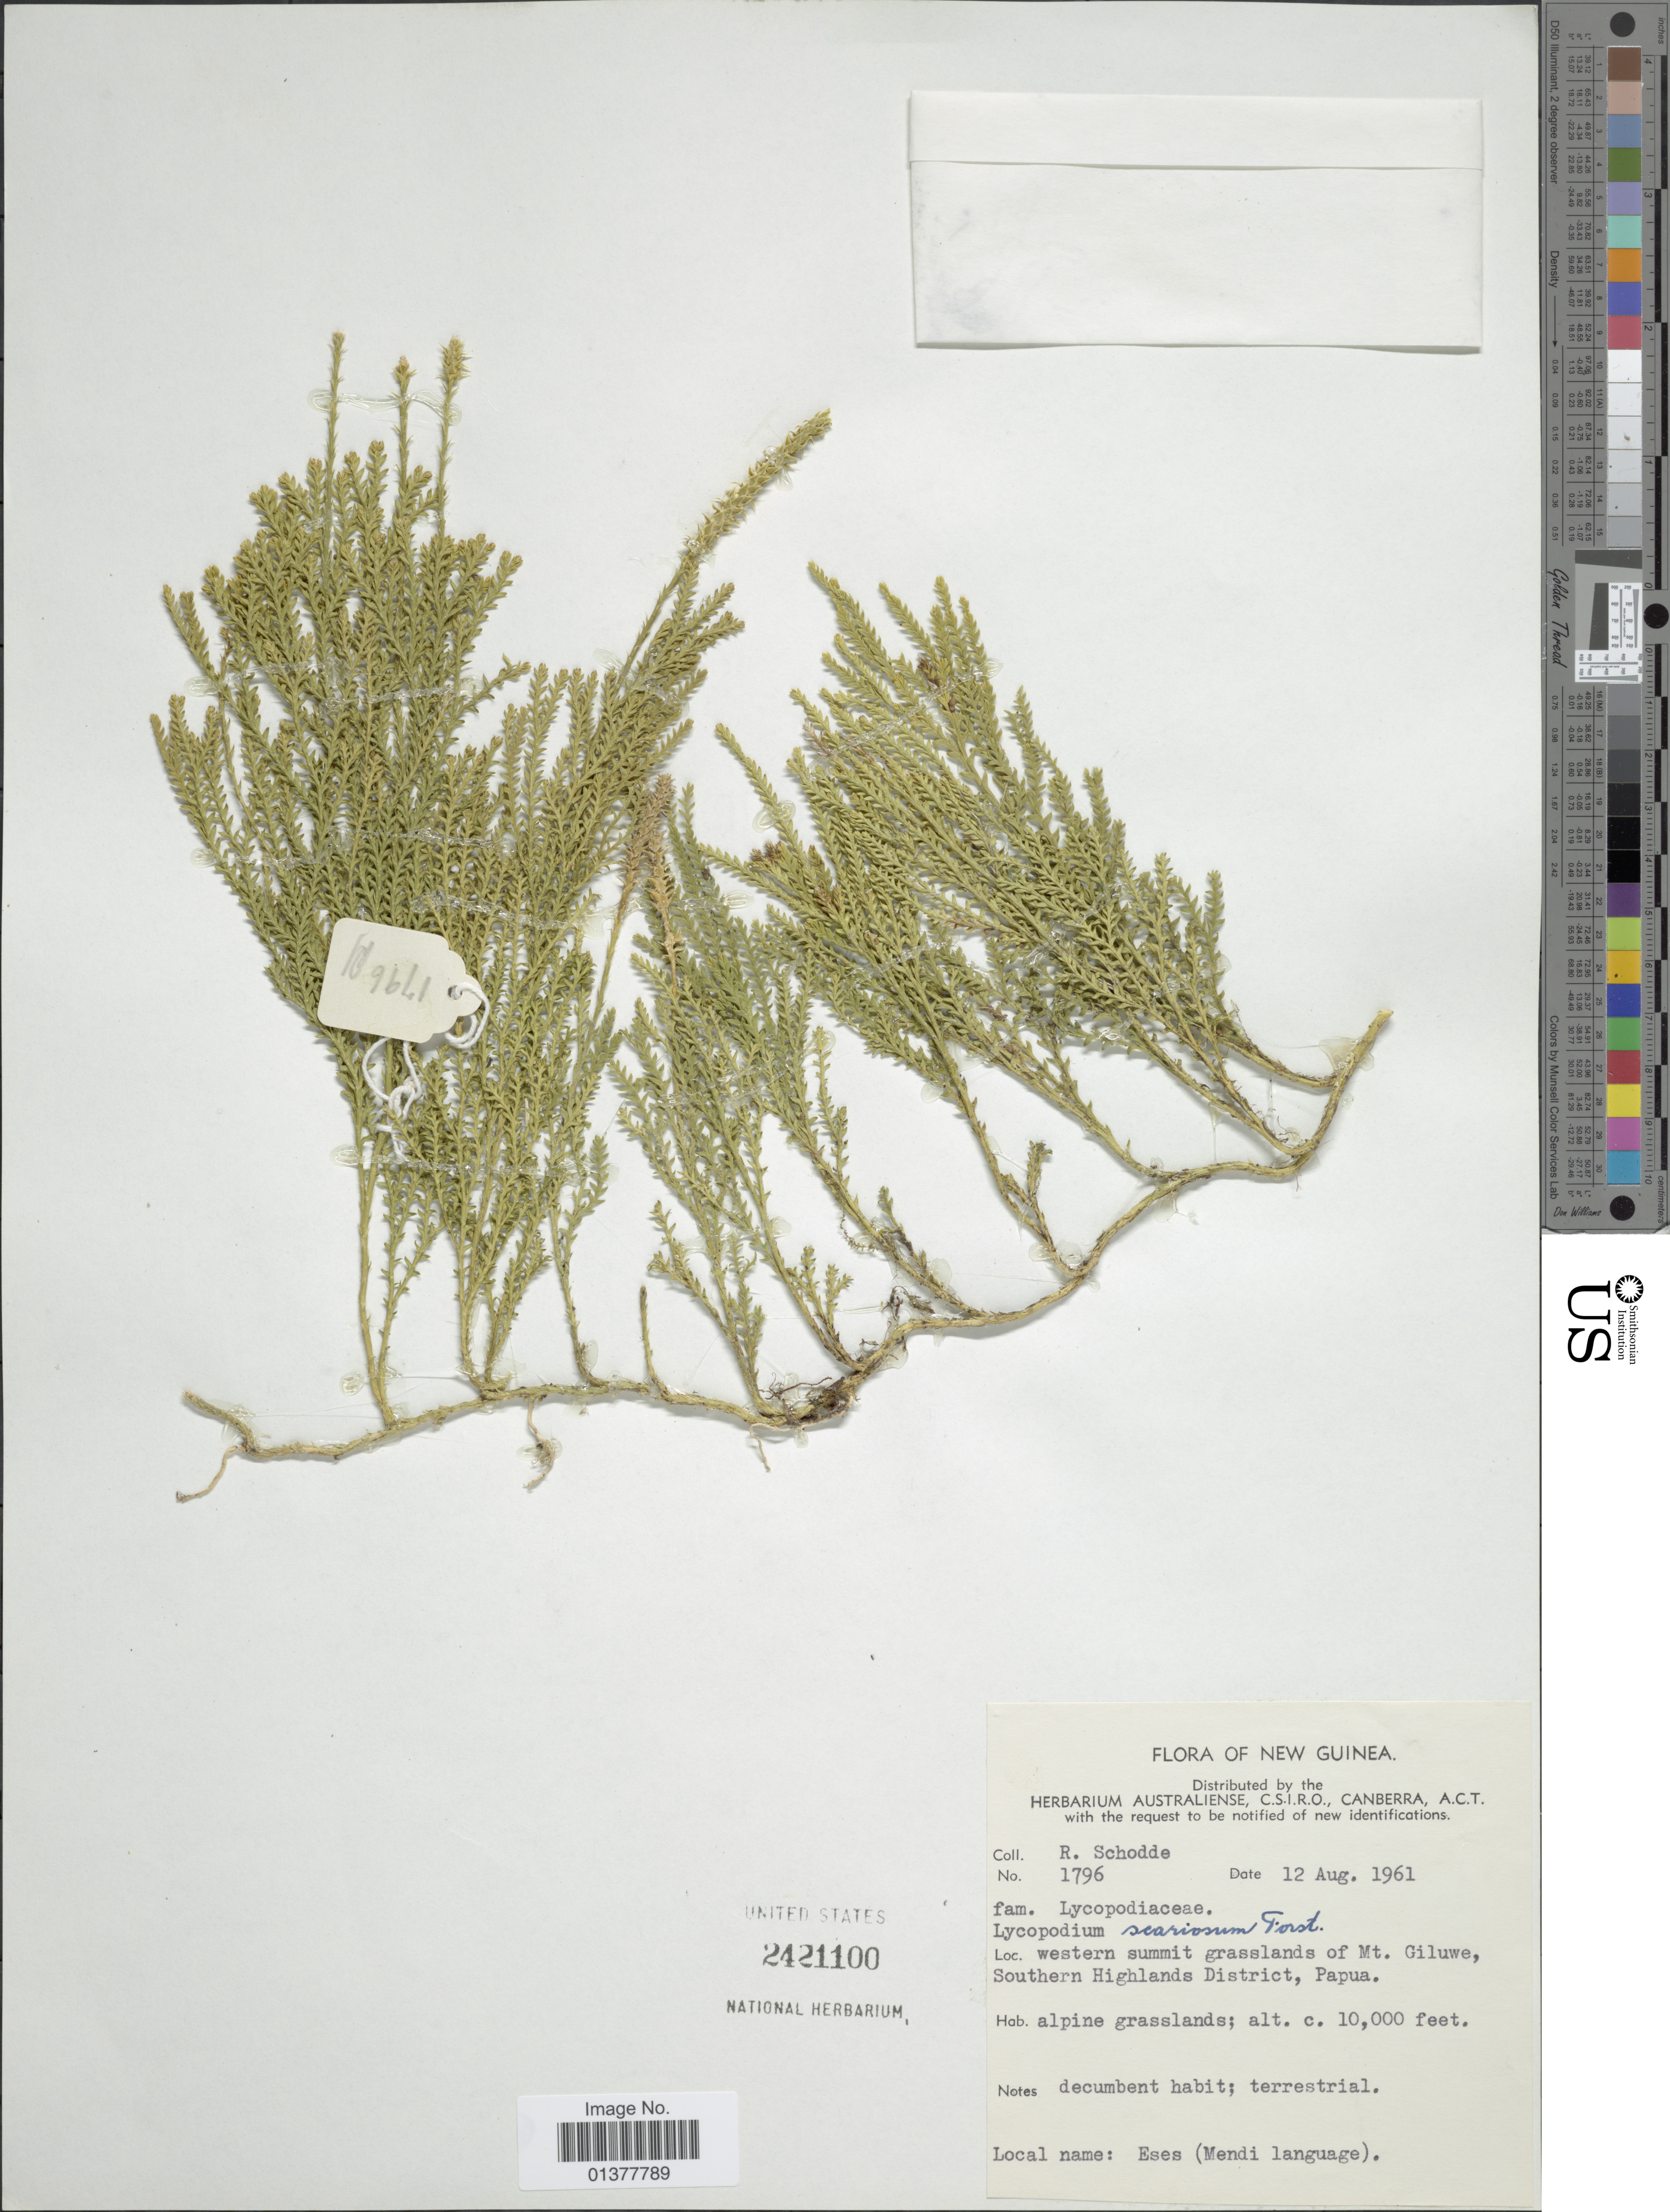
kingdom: Plantae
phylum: Tracheophyta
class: Lycopodiopsida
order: Lycopodiales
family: Lycopodiaceae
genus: Diphasium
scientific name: Diphasium scariosum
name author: (G. Forst.) Rothm.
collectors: R. Schodde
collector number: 1796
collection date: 1961-08-12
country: Papua New Guinea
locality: Western summit grassland of Mt. Giluwe, Southern Highlands District, Papua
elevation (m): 3048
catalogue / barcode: US 2421100